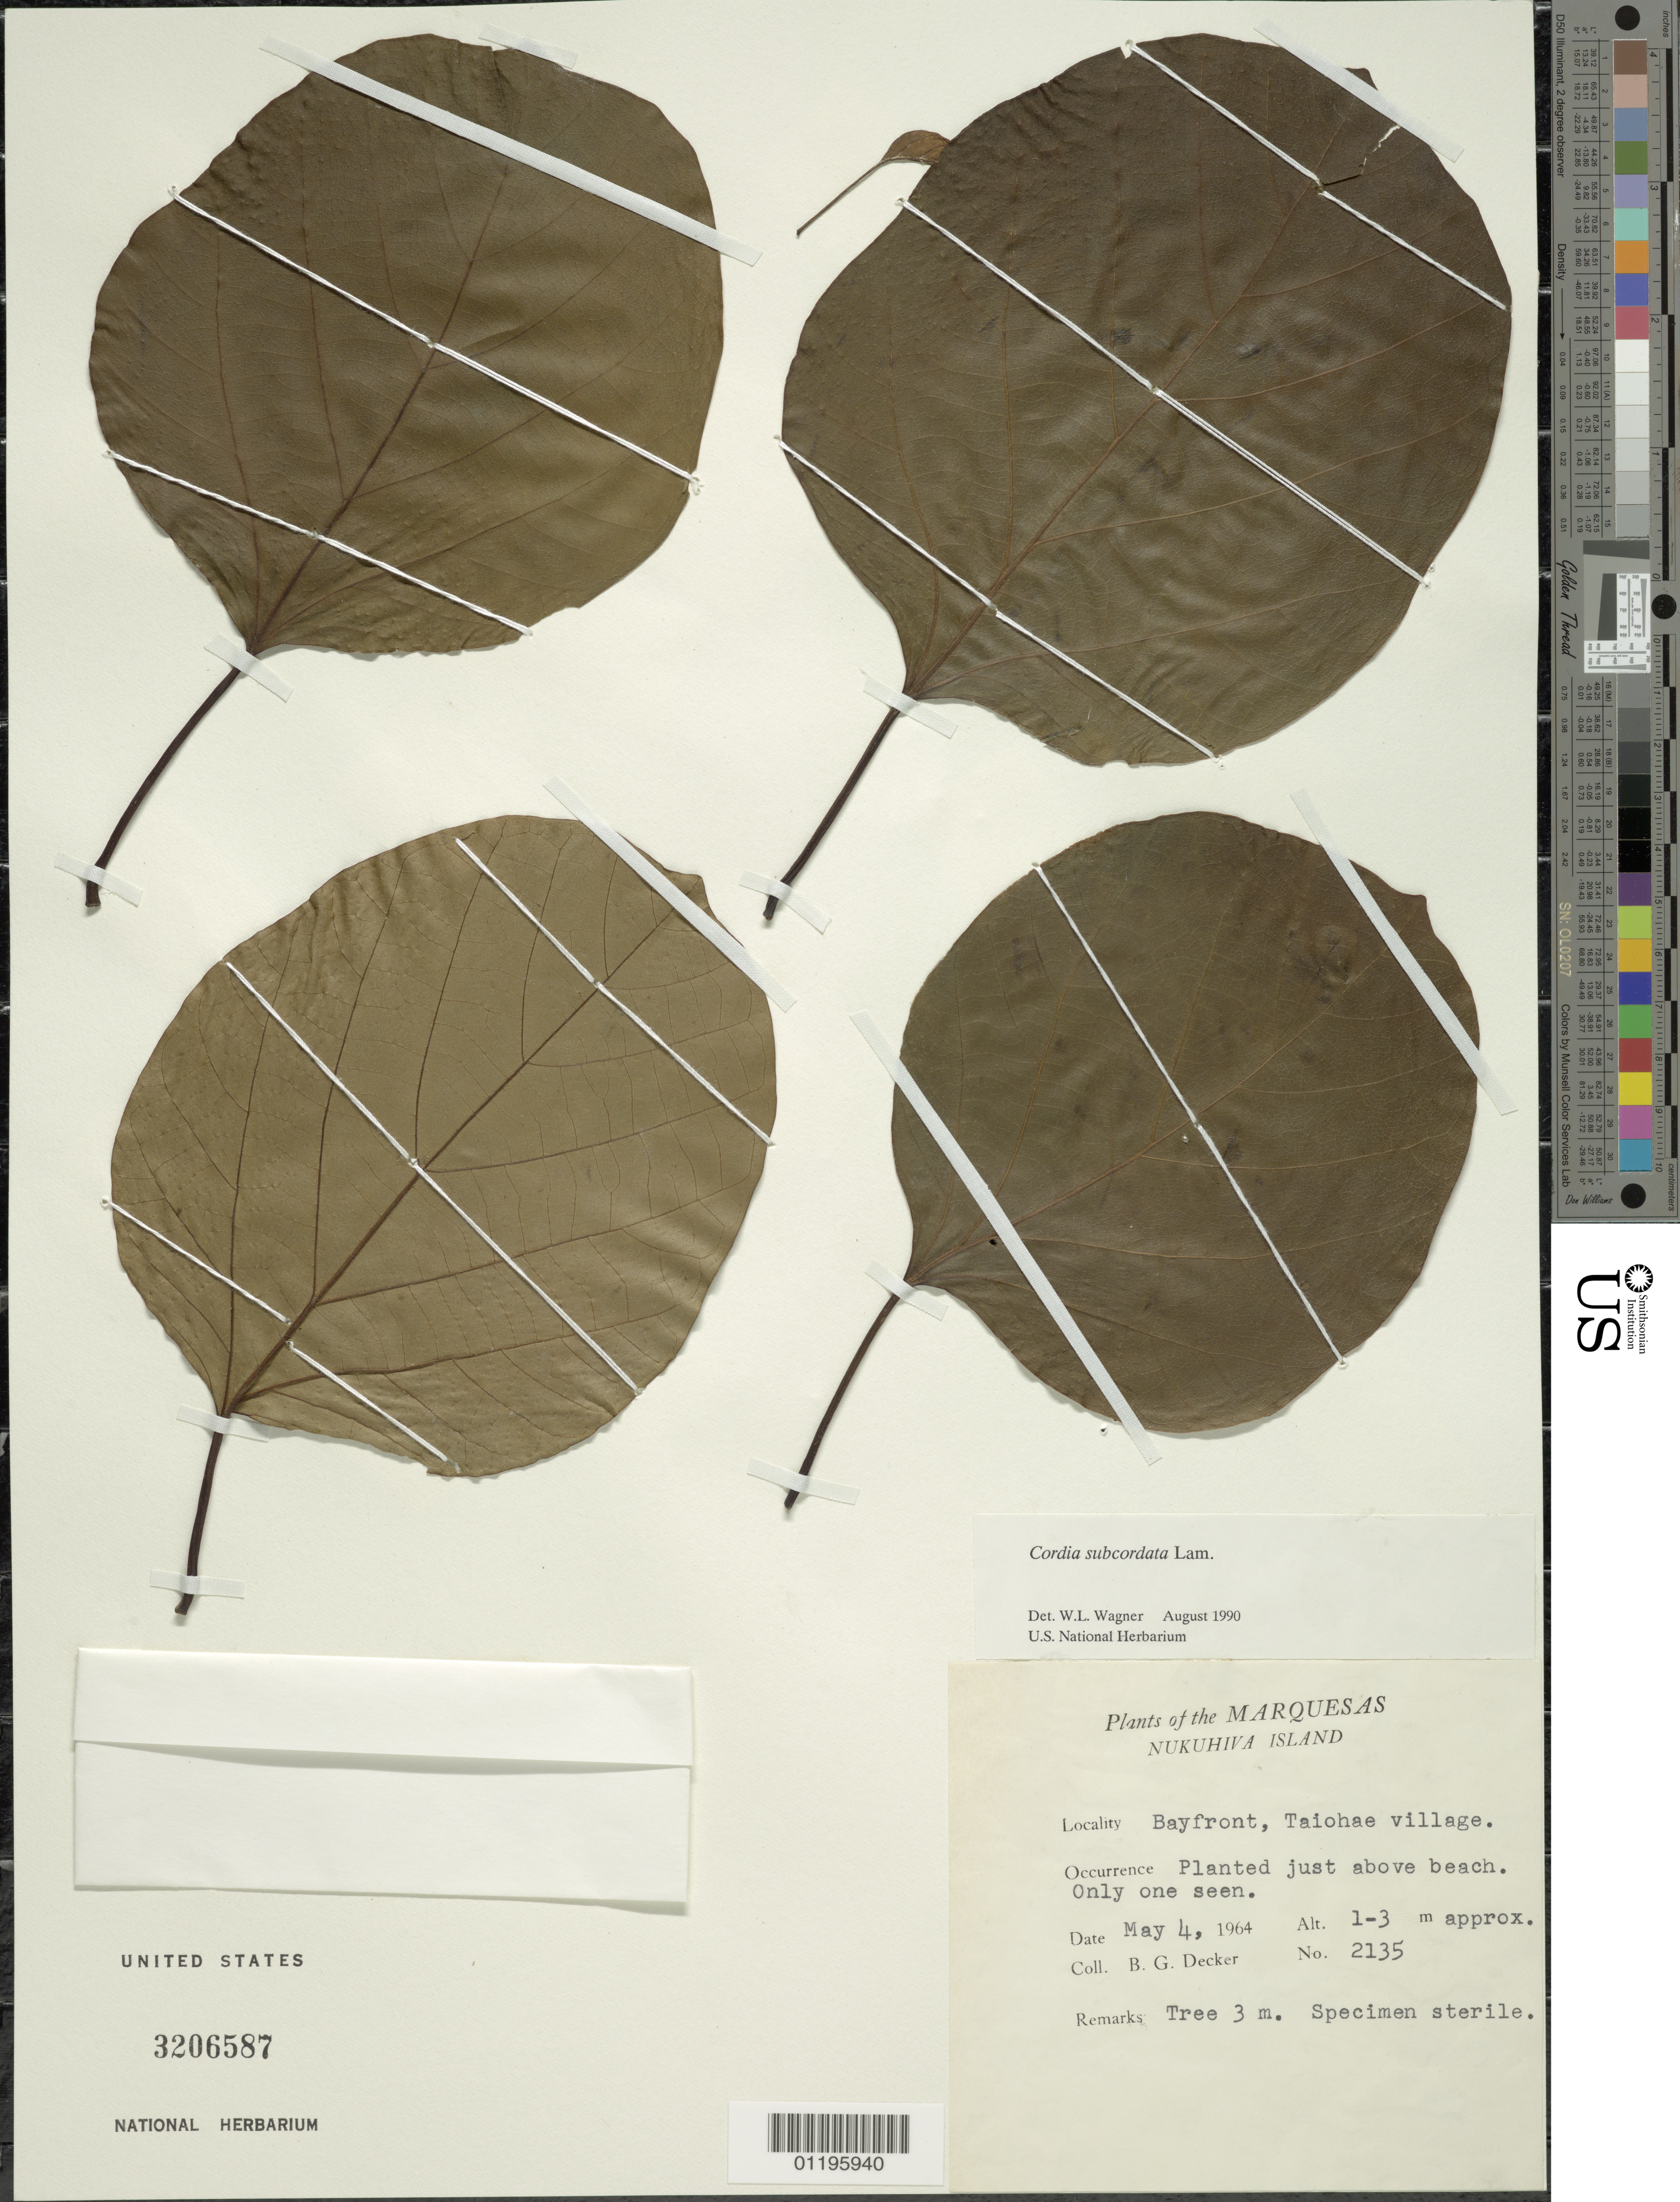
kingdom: Plantae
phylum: Tracheophyta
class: Magnoliopsida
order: Boraginales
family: Cordiaceae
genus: Cordia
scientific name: Cordia subcordata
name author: Lam.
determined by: Wagner, W. L., (BOT), Smithsonian Institution - National Museum of Natural History (UNITED STATES)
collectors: B. G. Decker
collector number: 2135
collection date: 1964-05-04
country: French Polynesia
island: Nuku Hiva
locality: Taiohae village, bayfront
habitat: Planted just above beach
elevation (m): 1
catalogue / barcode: US 3206587